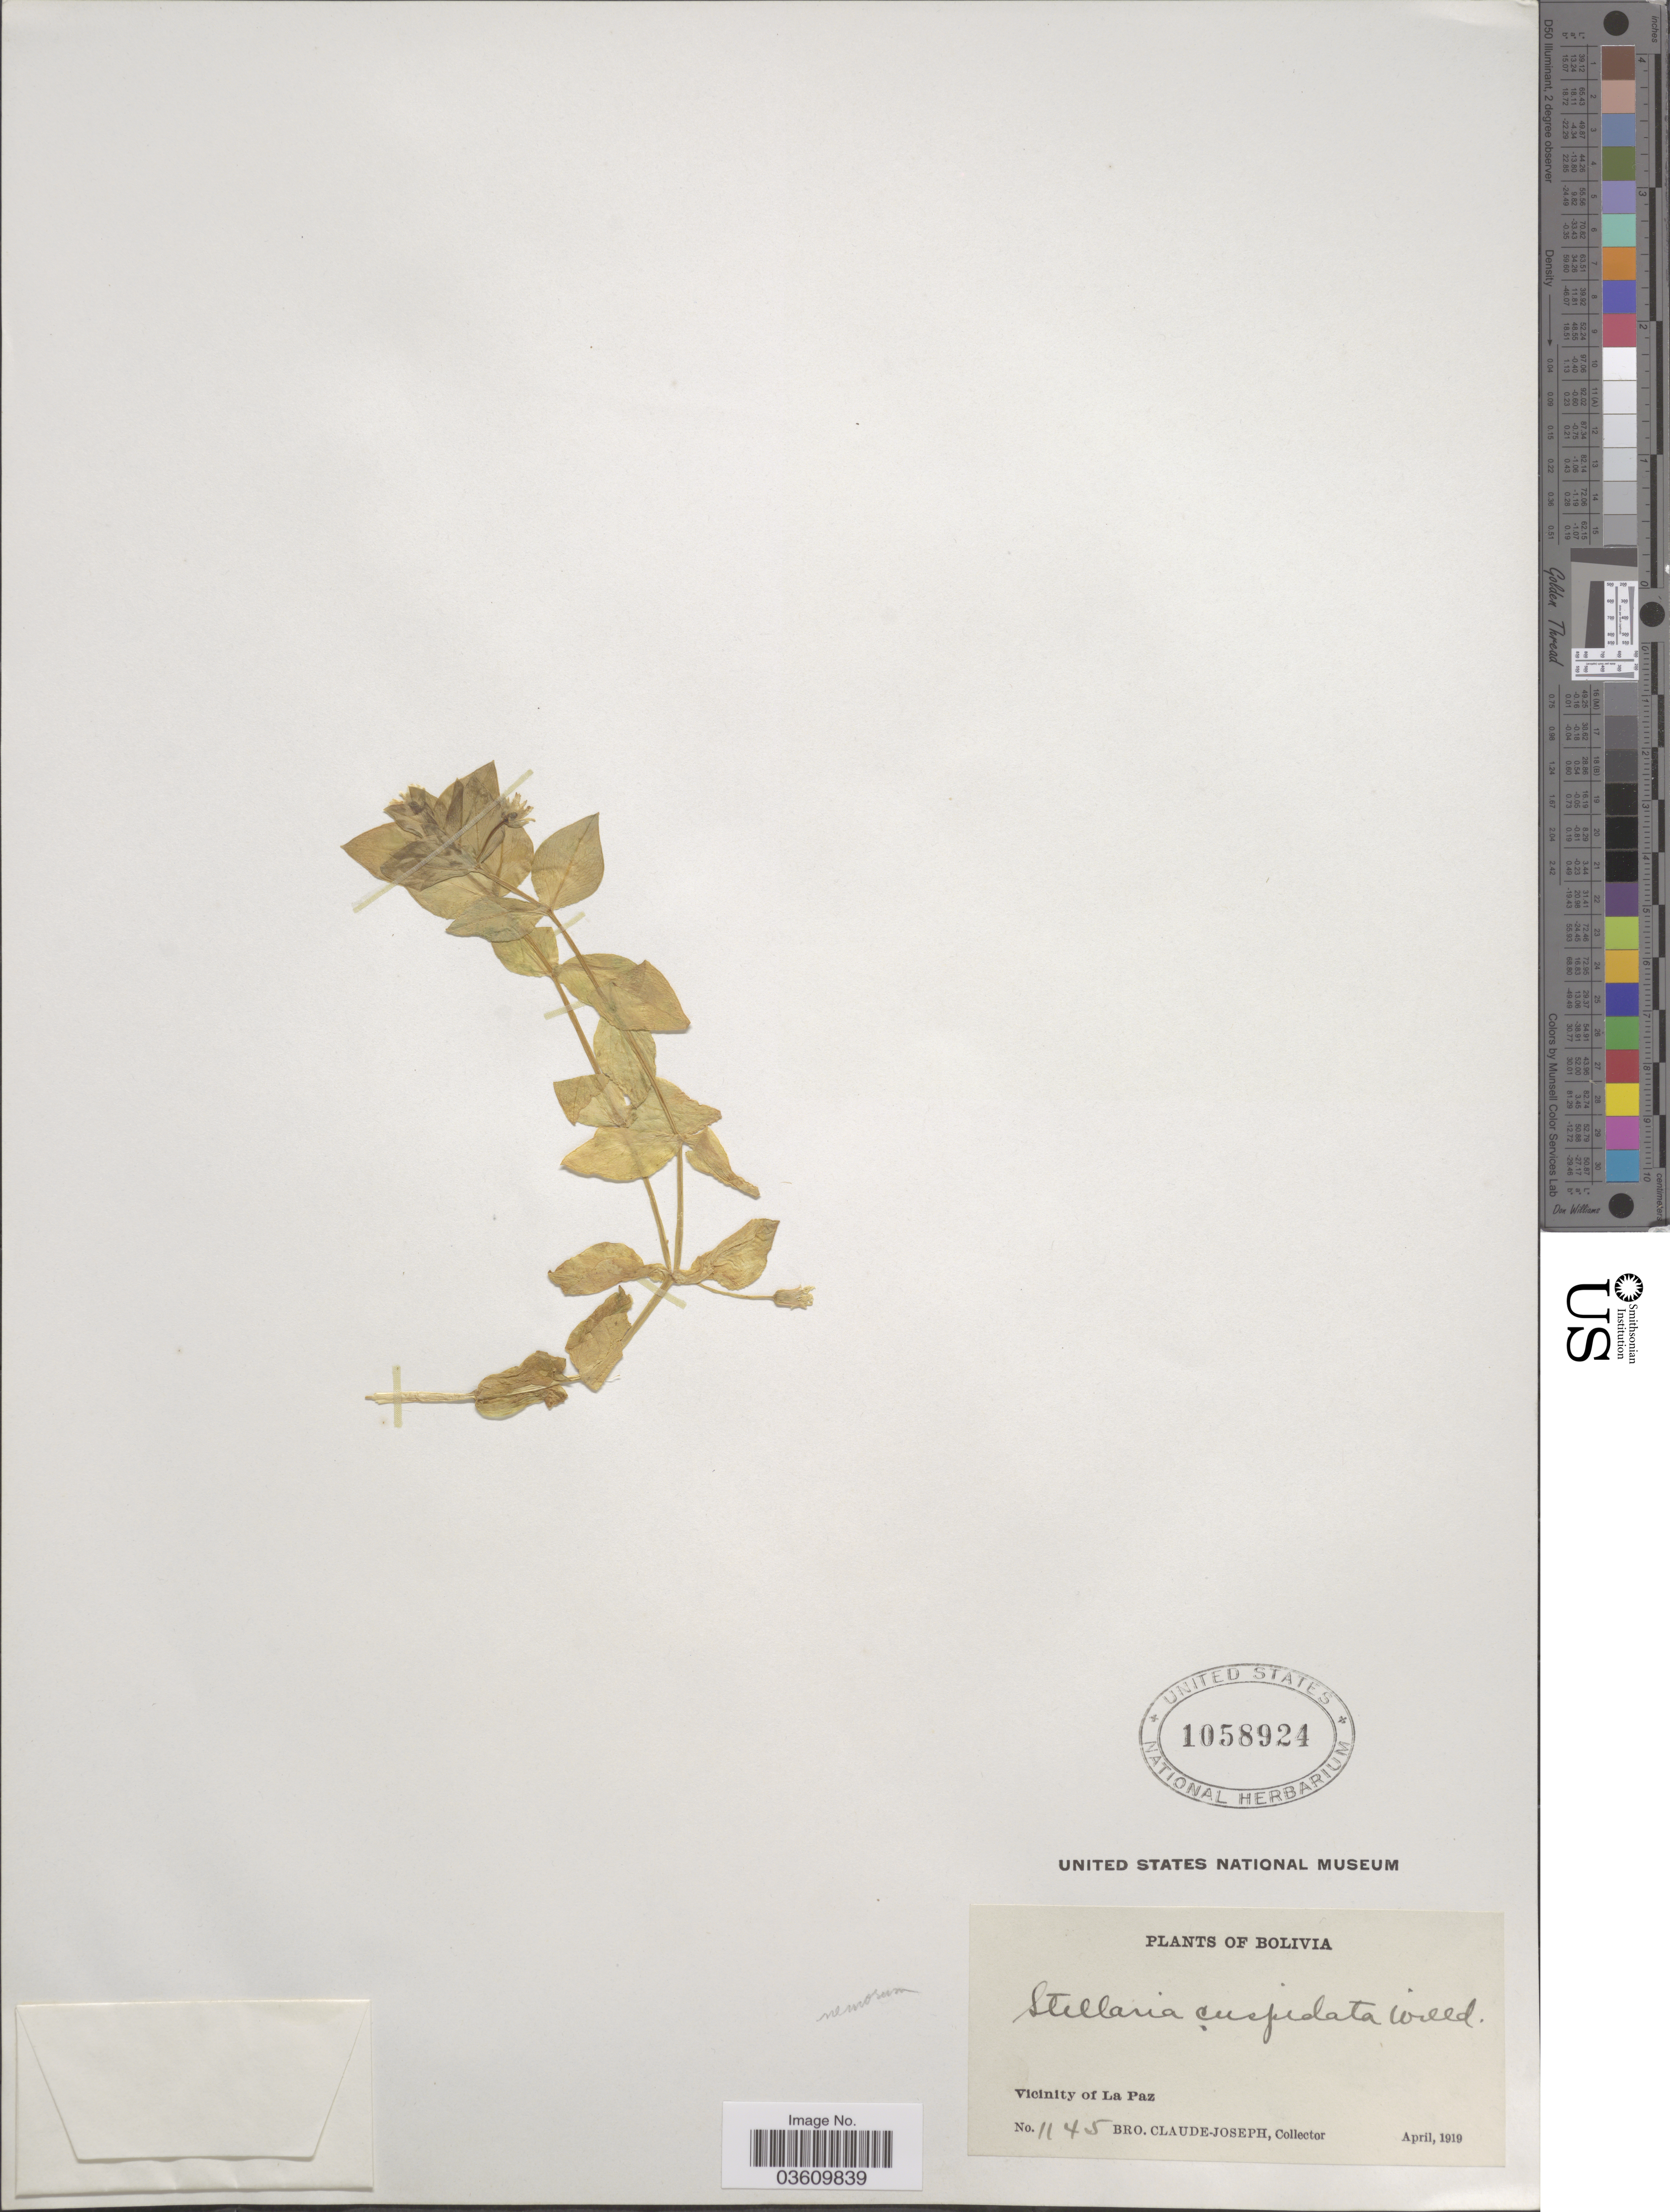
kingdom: Plantae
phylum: Tracheophyta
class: Magnoliopsida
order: Caryophyllales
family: Caryophyllaceae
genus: Stellaria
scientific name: Stellaria ovata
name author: Willd.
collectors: Bro. Claude-Joseph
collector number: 1145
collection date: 1919-04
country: Bolivia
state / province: La Paz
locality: Vicinity of La Paz.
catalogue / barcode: US 1058924